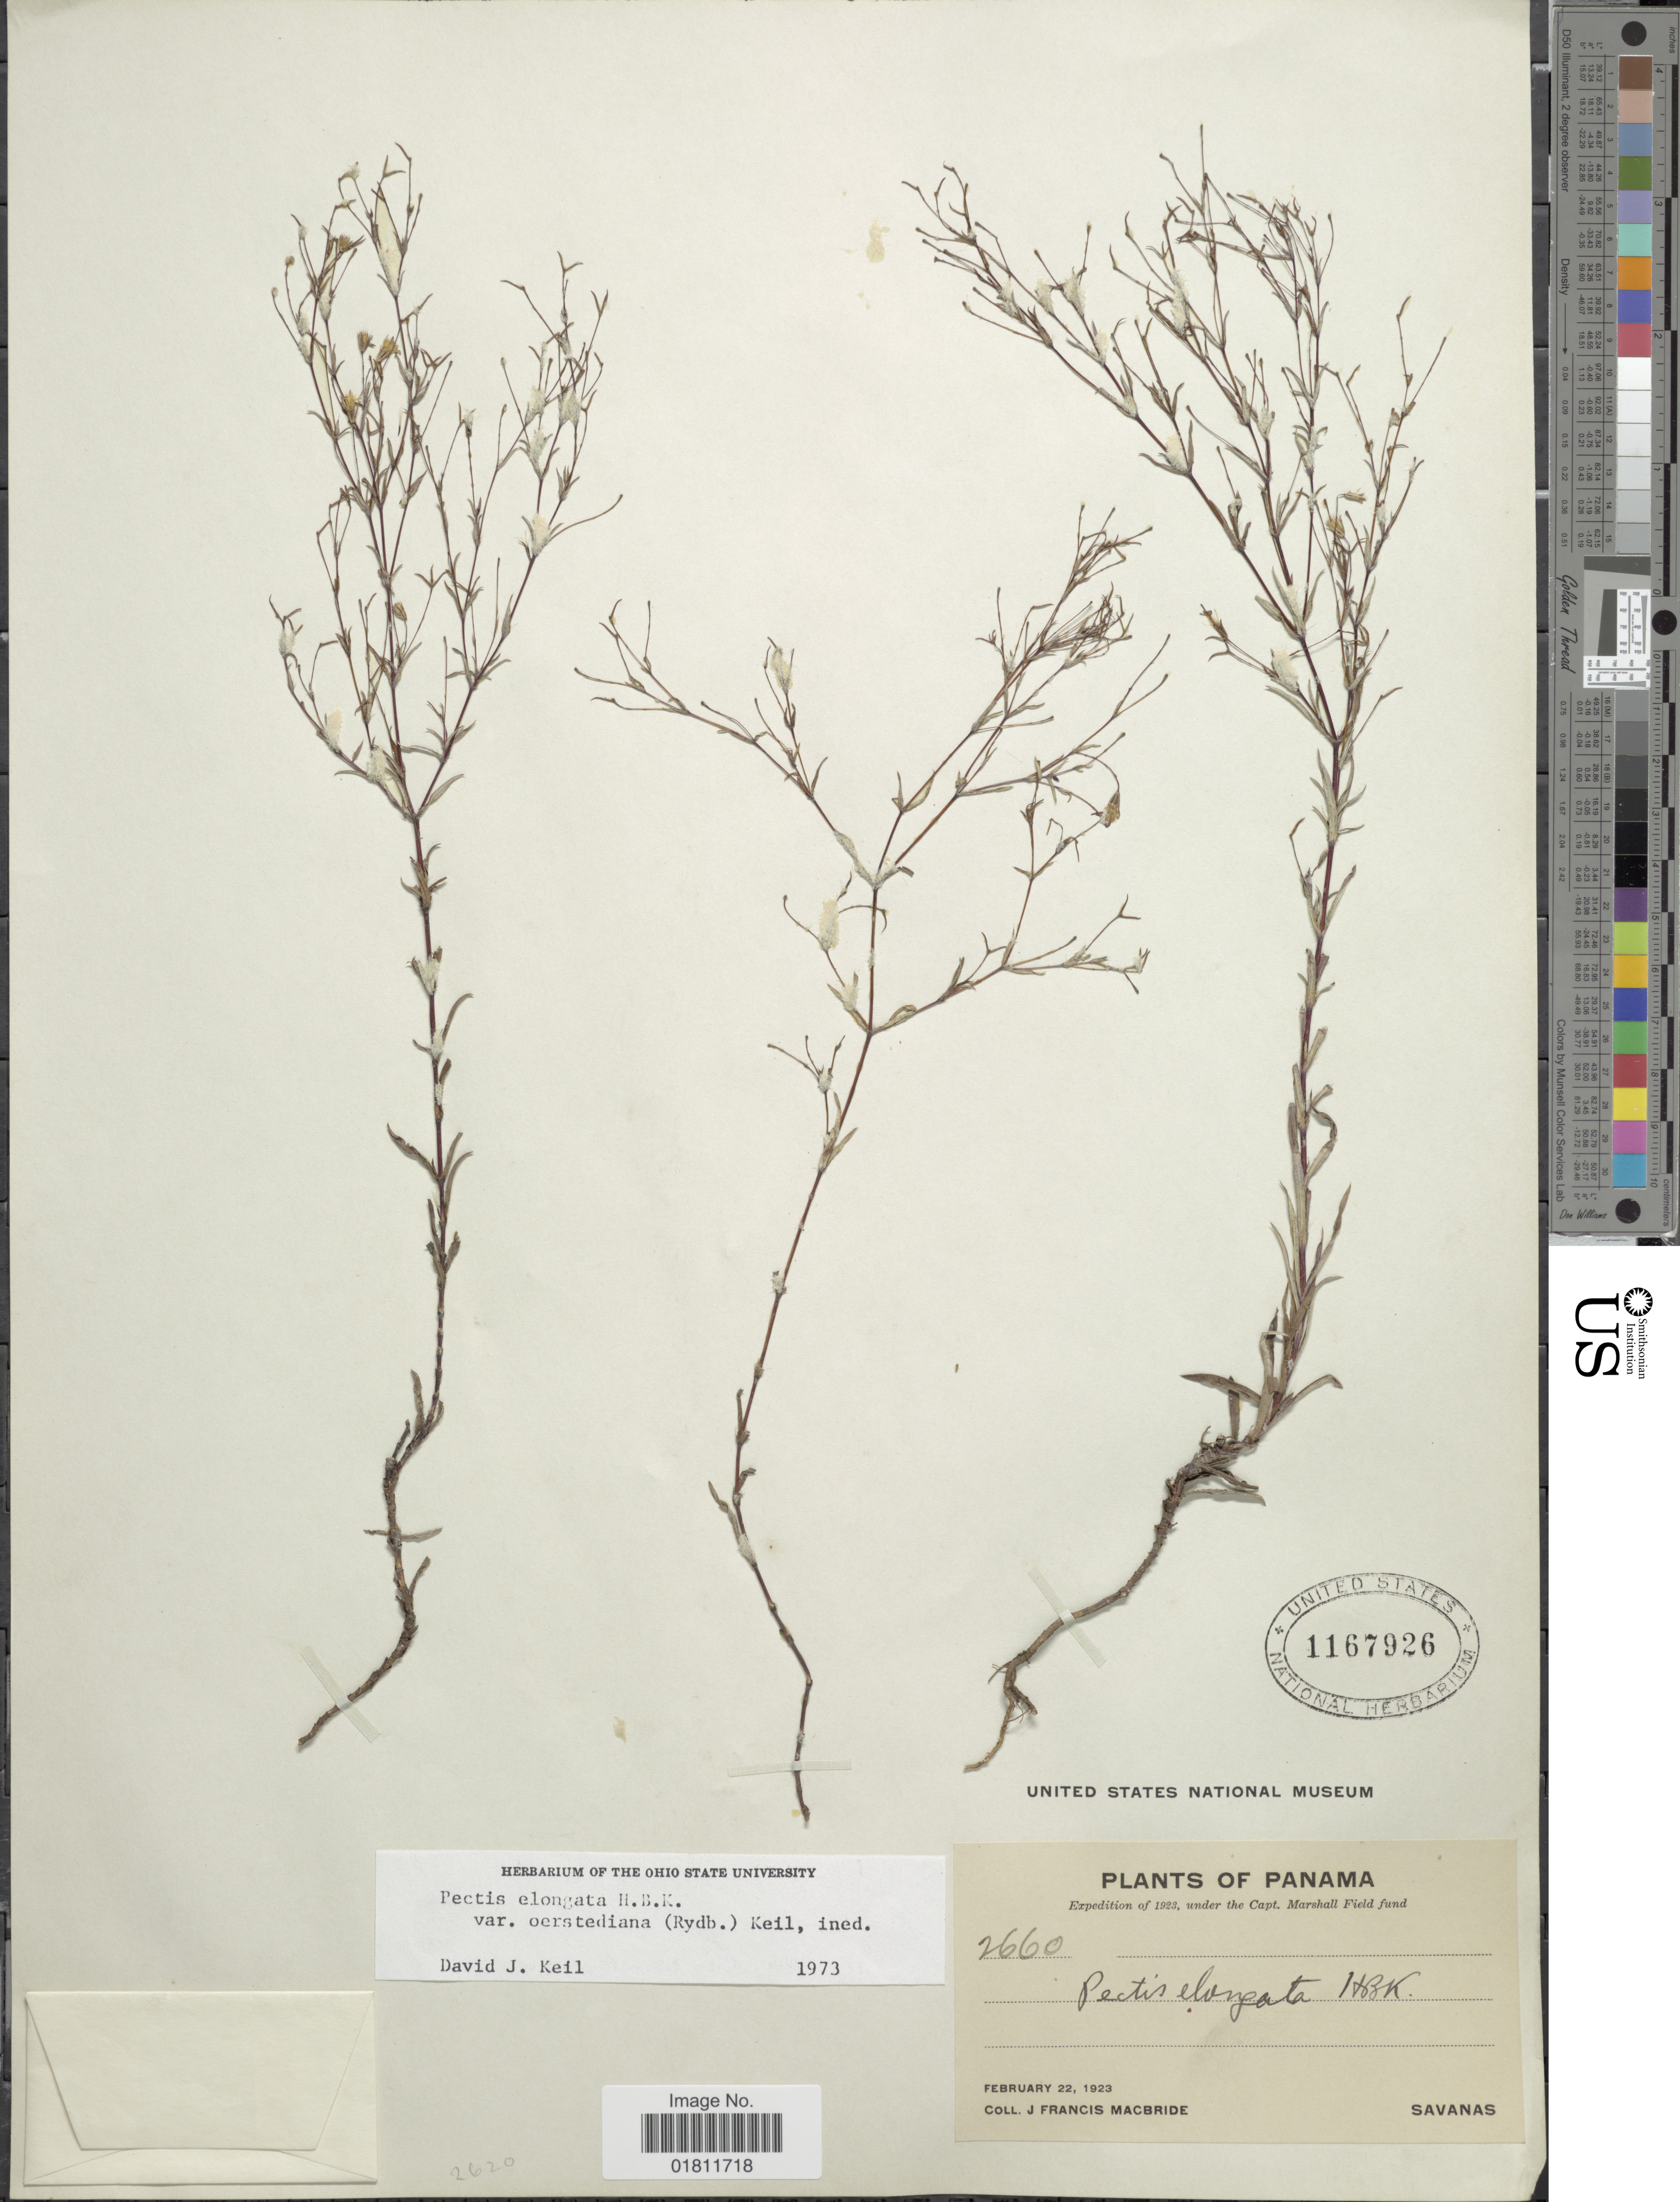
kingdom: Plantae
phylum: Tracheophyta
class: Magnoliopsida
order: Asterales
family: Asteraceae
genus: Pectis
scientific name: Pectis elongata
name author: Kunth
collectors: J. F. Macbride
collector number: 2660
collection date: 1923-02-22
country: Panama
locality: Panama. Savanas.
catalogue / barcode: US 1167926